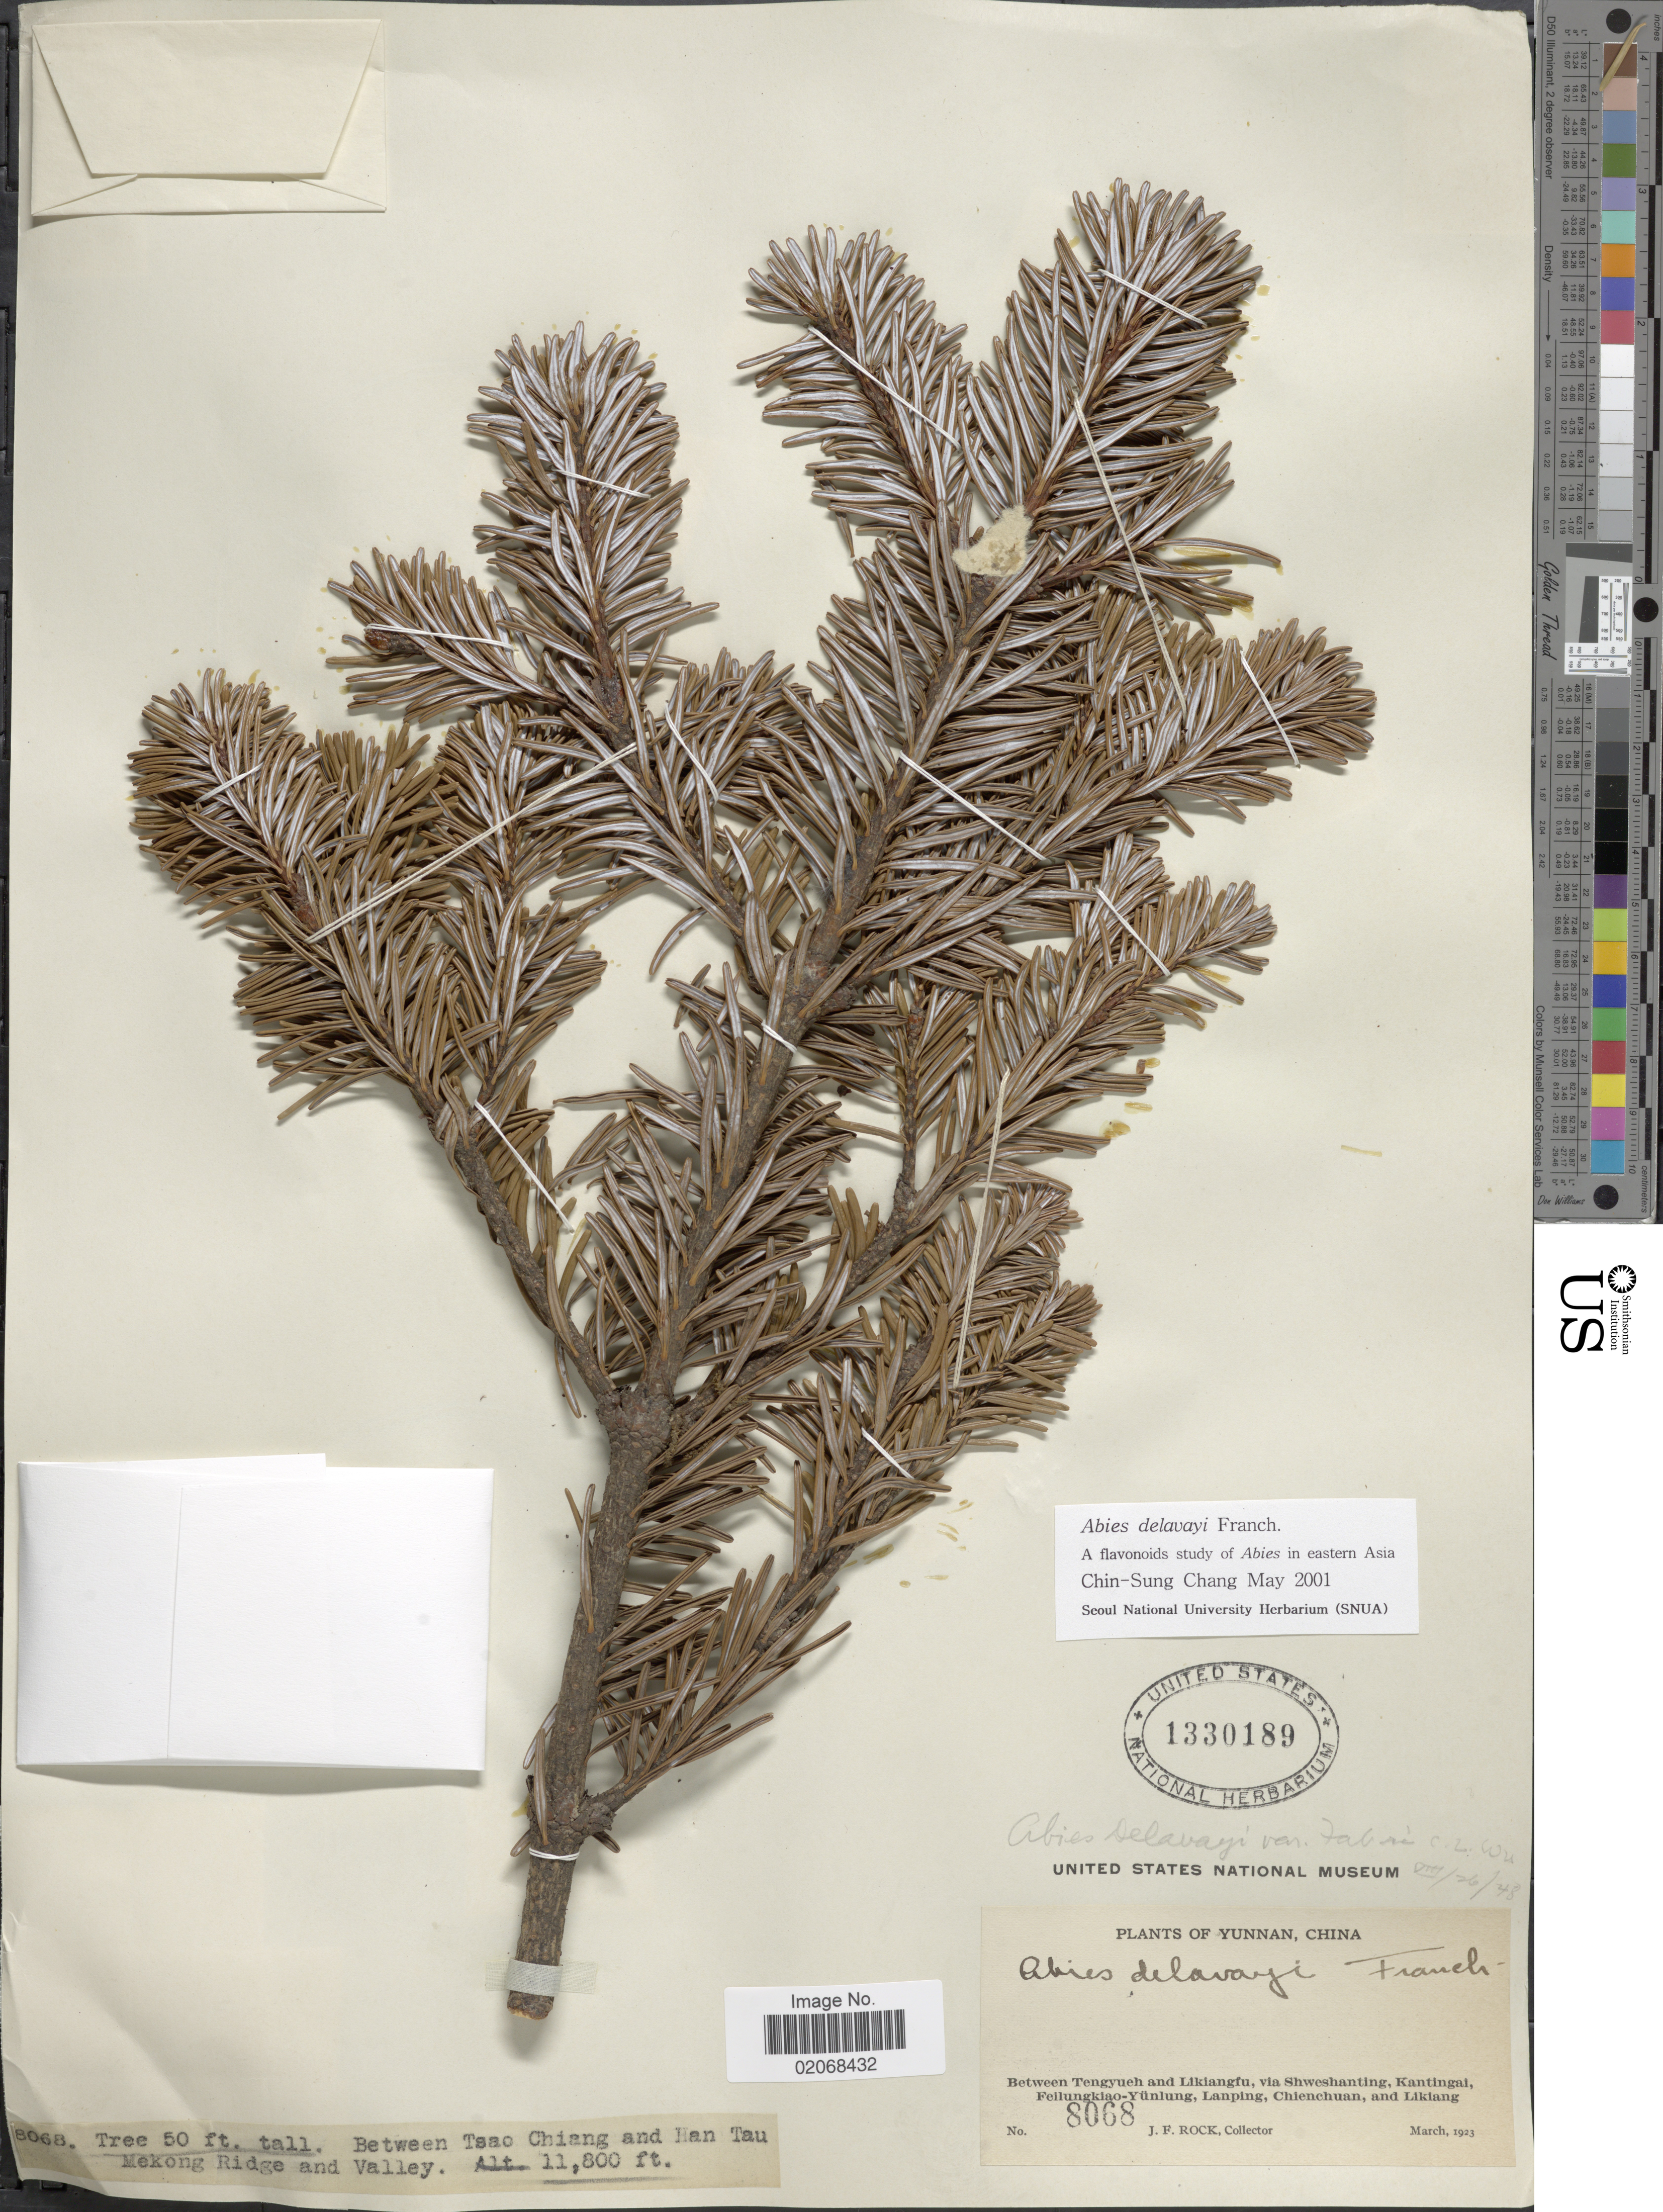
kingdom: Plantae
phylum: Tracheophyta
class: Pinopsida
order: Pinales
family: Pinaceae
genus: Abies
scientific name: Abies delavayi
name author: Franch.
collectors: J. Rock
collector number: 8068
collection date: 1923-03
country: China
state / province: Yunnan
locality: Between Tengyueh and Likiangfu, via Shweshanting, Kantingai, Feilungkiao-Yünlung, Lanping, Chienchuan, and Likiang, Between Tsao Chiang and Han Tau Mekong Ridge and Valley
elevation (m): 3597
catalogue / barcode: US 1330189